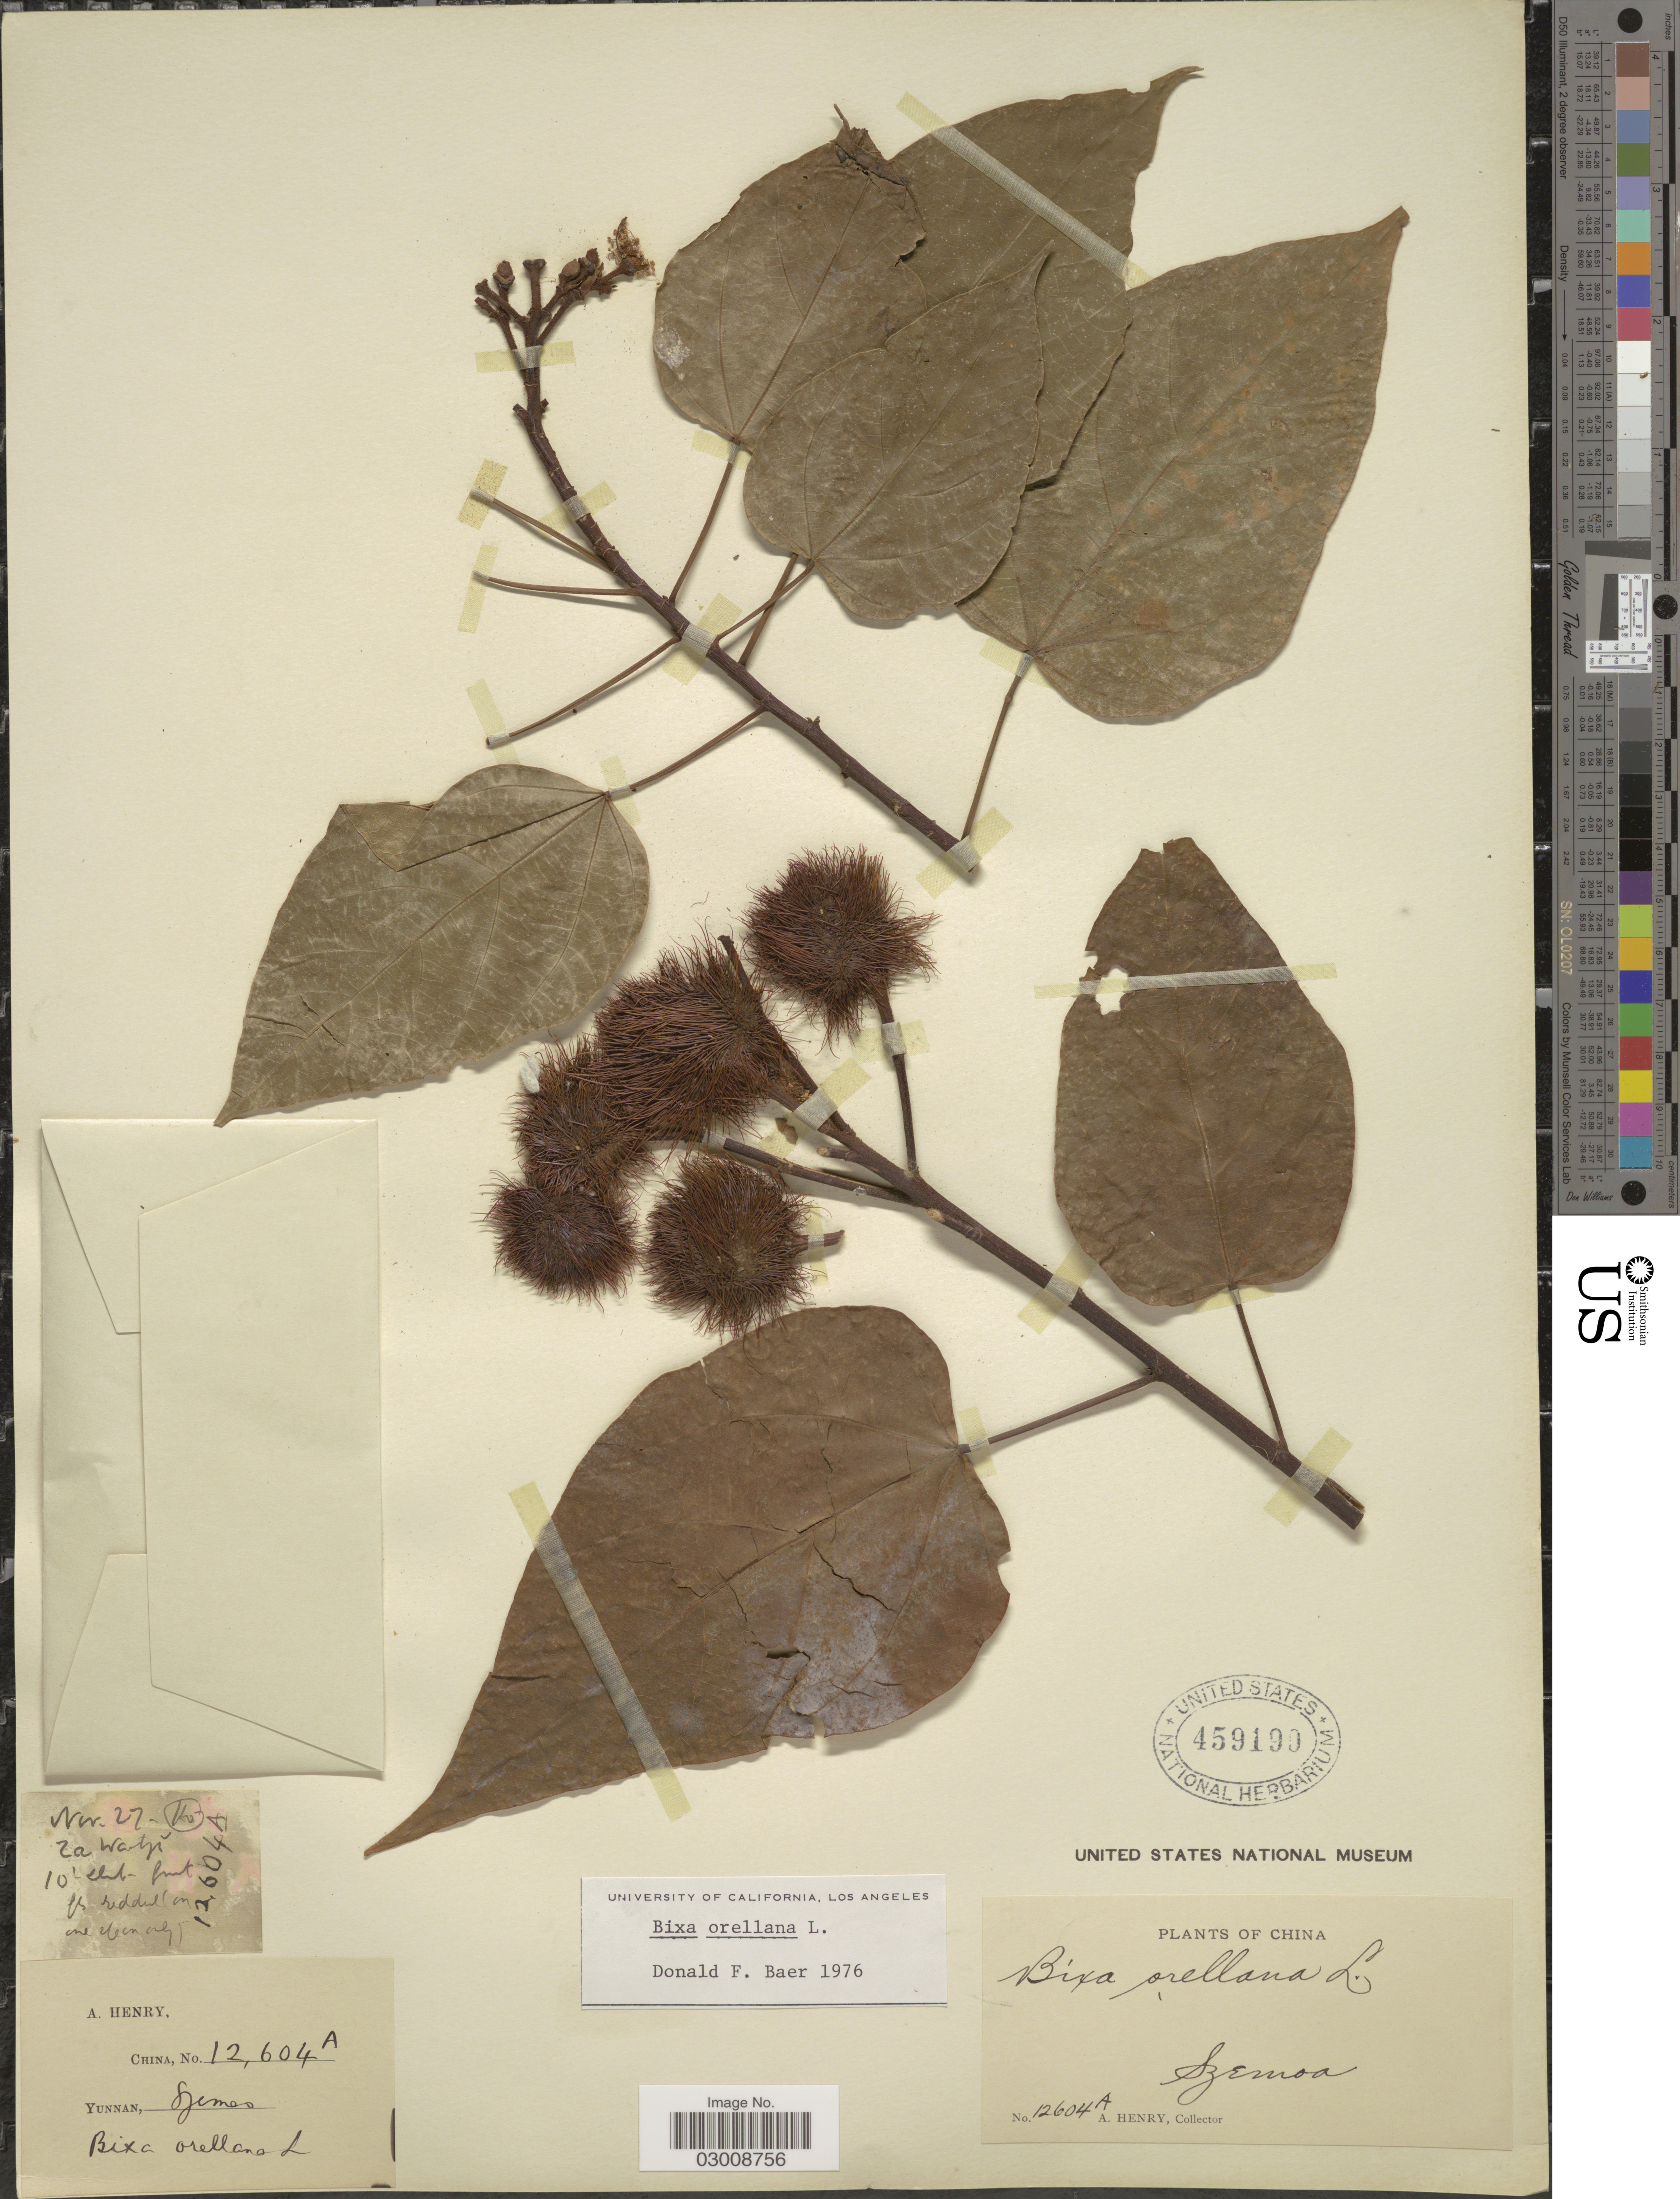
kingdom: Plantae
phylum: Tracheophyta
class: Magnoliopsida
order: Malvales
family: Bixaceae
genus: Bixa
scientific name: Bixa orellana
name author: L.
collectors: A. Henry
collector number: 12604 A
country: China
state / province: Yunnan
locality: Yunnan, Szemoa.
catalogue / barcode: US 459190